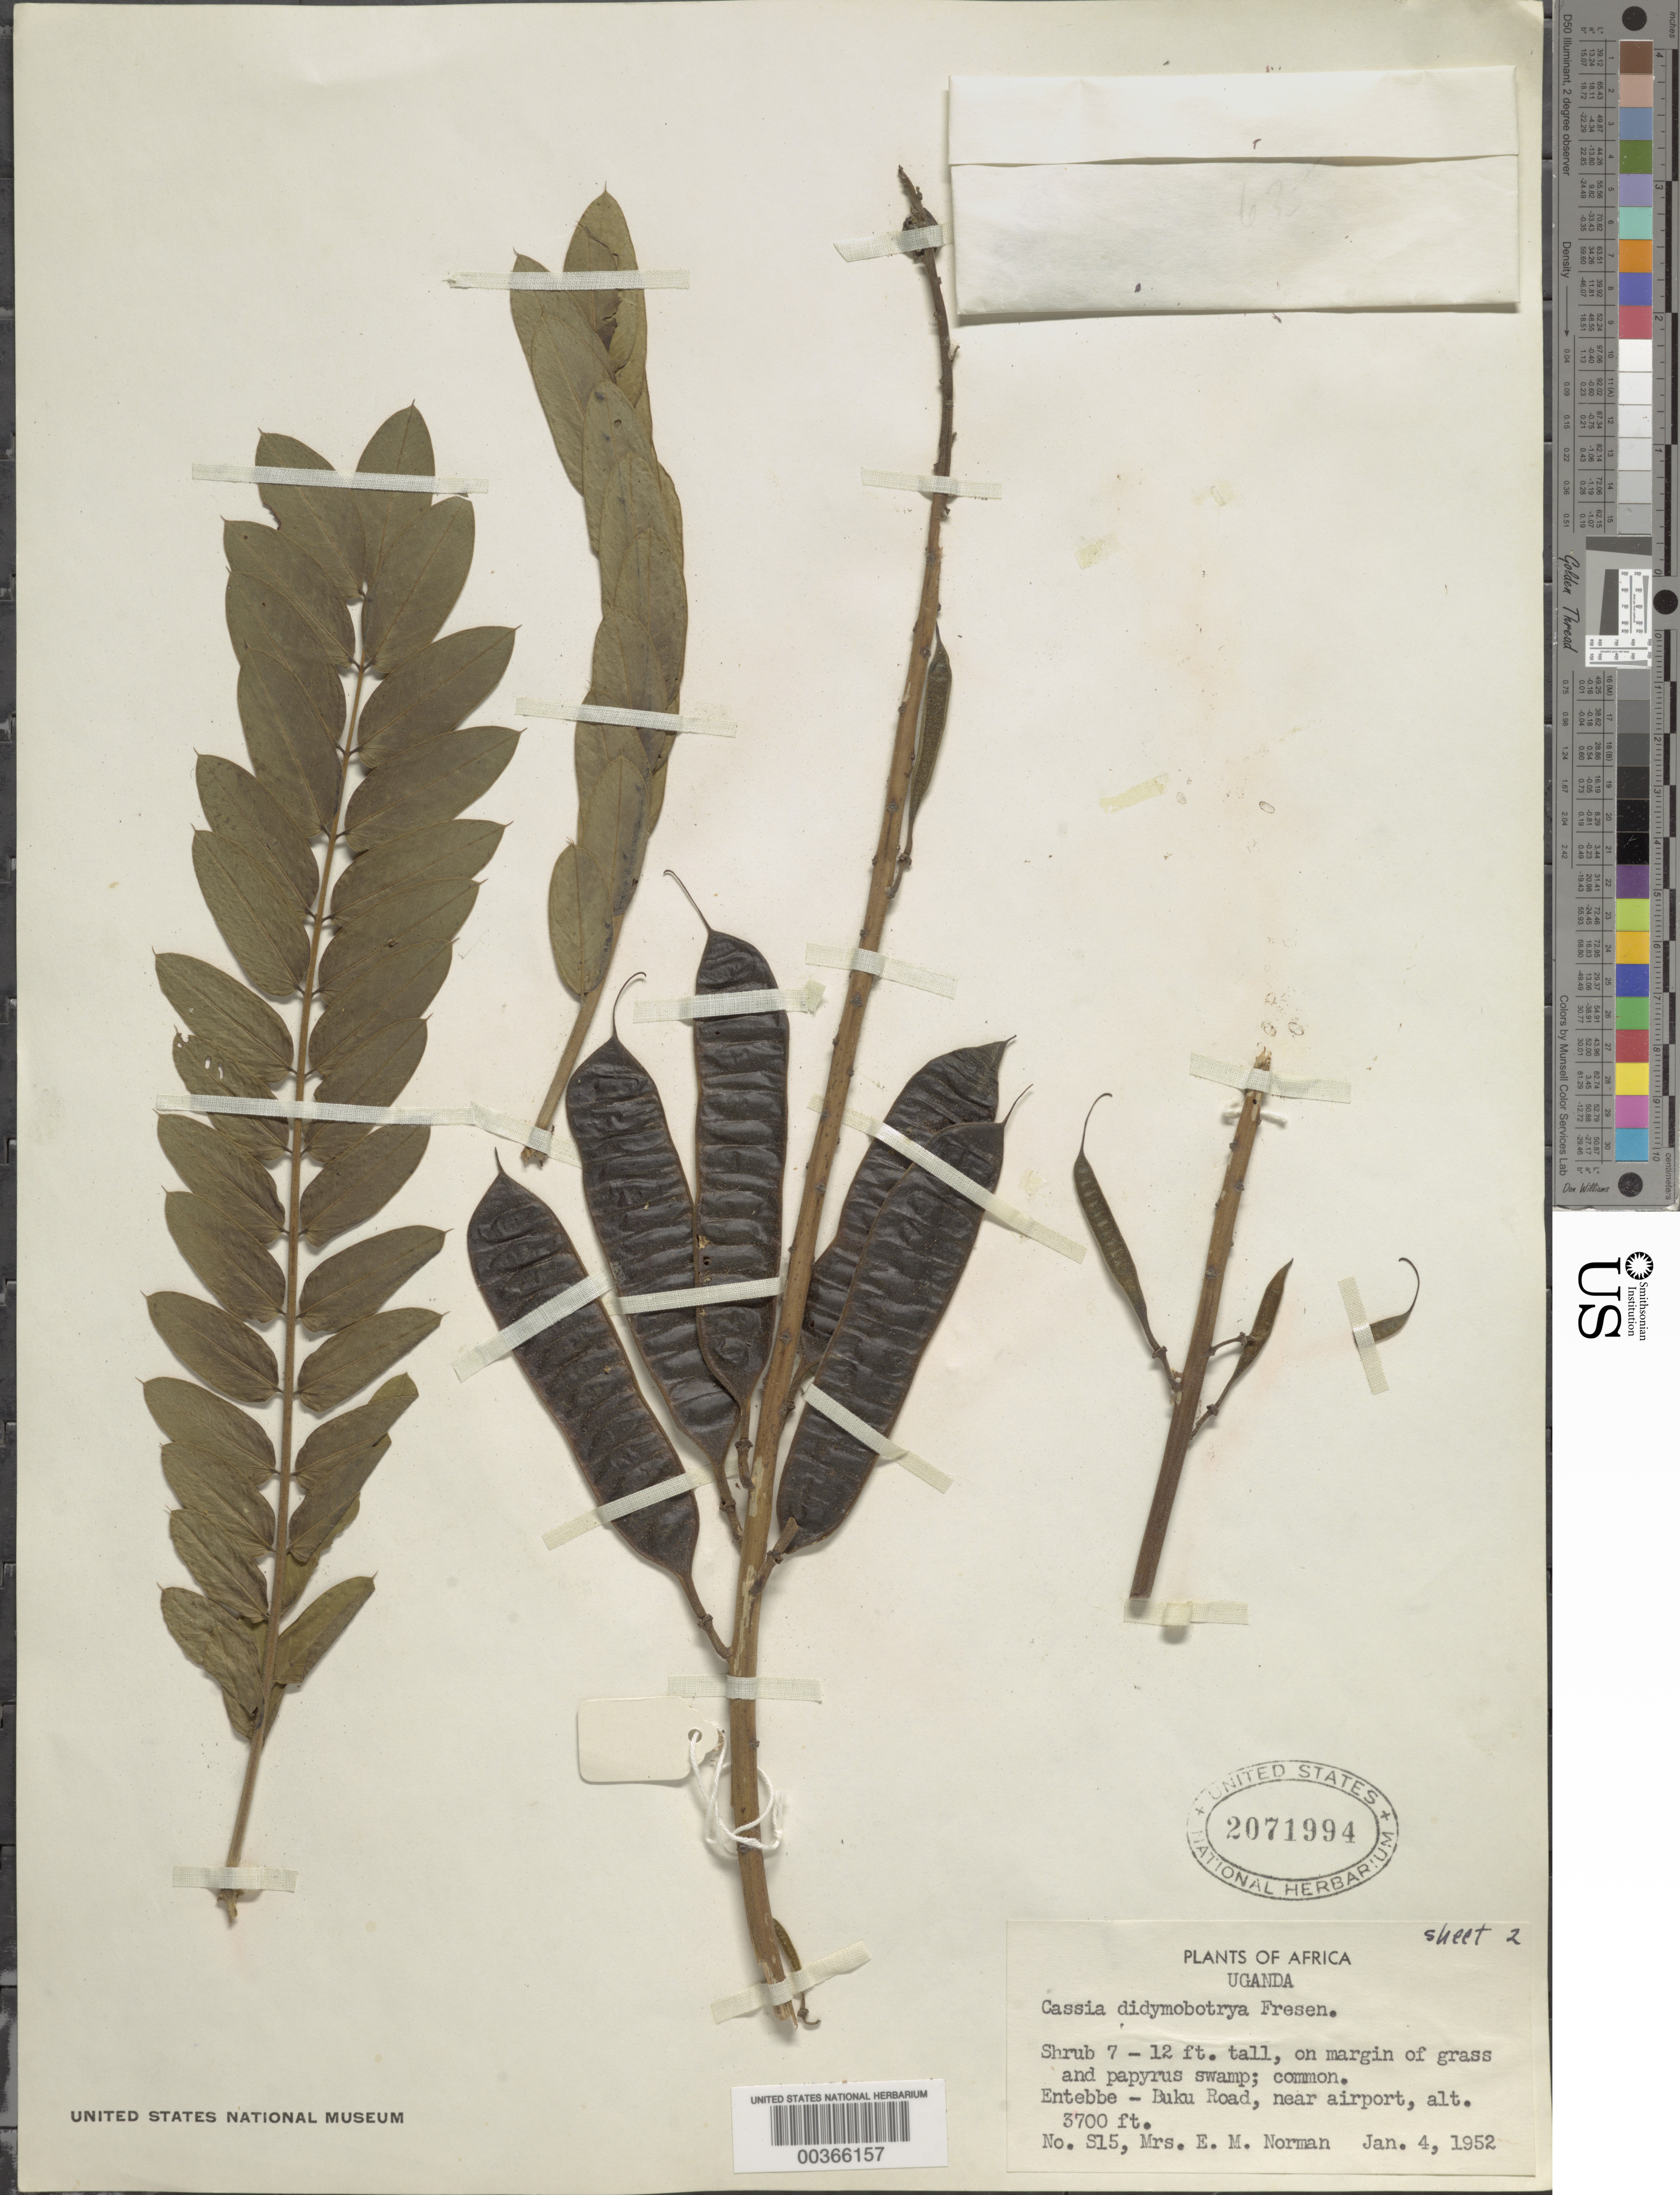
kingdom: Plantae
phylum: Tracheophyta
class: Magnoliopsida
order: Fabales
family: Fabaceae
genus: Senna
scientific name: Senna didymobotrya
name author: (Fresen.) H.S. Irwin & Barneby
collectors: E. Norman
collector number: S15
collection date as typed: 04 Jan 1952 or 01 Apr 1952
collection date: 1952-01-04 or 1952-04-01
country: Uganda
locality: Entebbe-buker road near airport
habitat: Broken scrub developing along margin of grass and popyrun swamp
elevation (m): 1128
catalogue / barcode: US 2071994